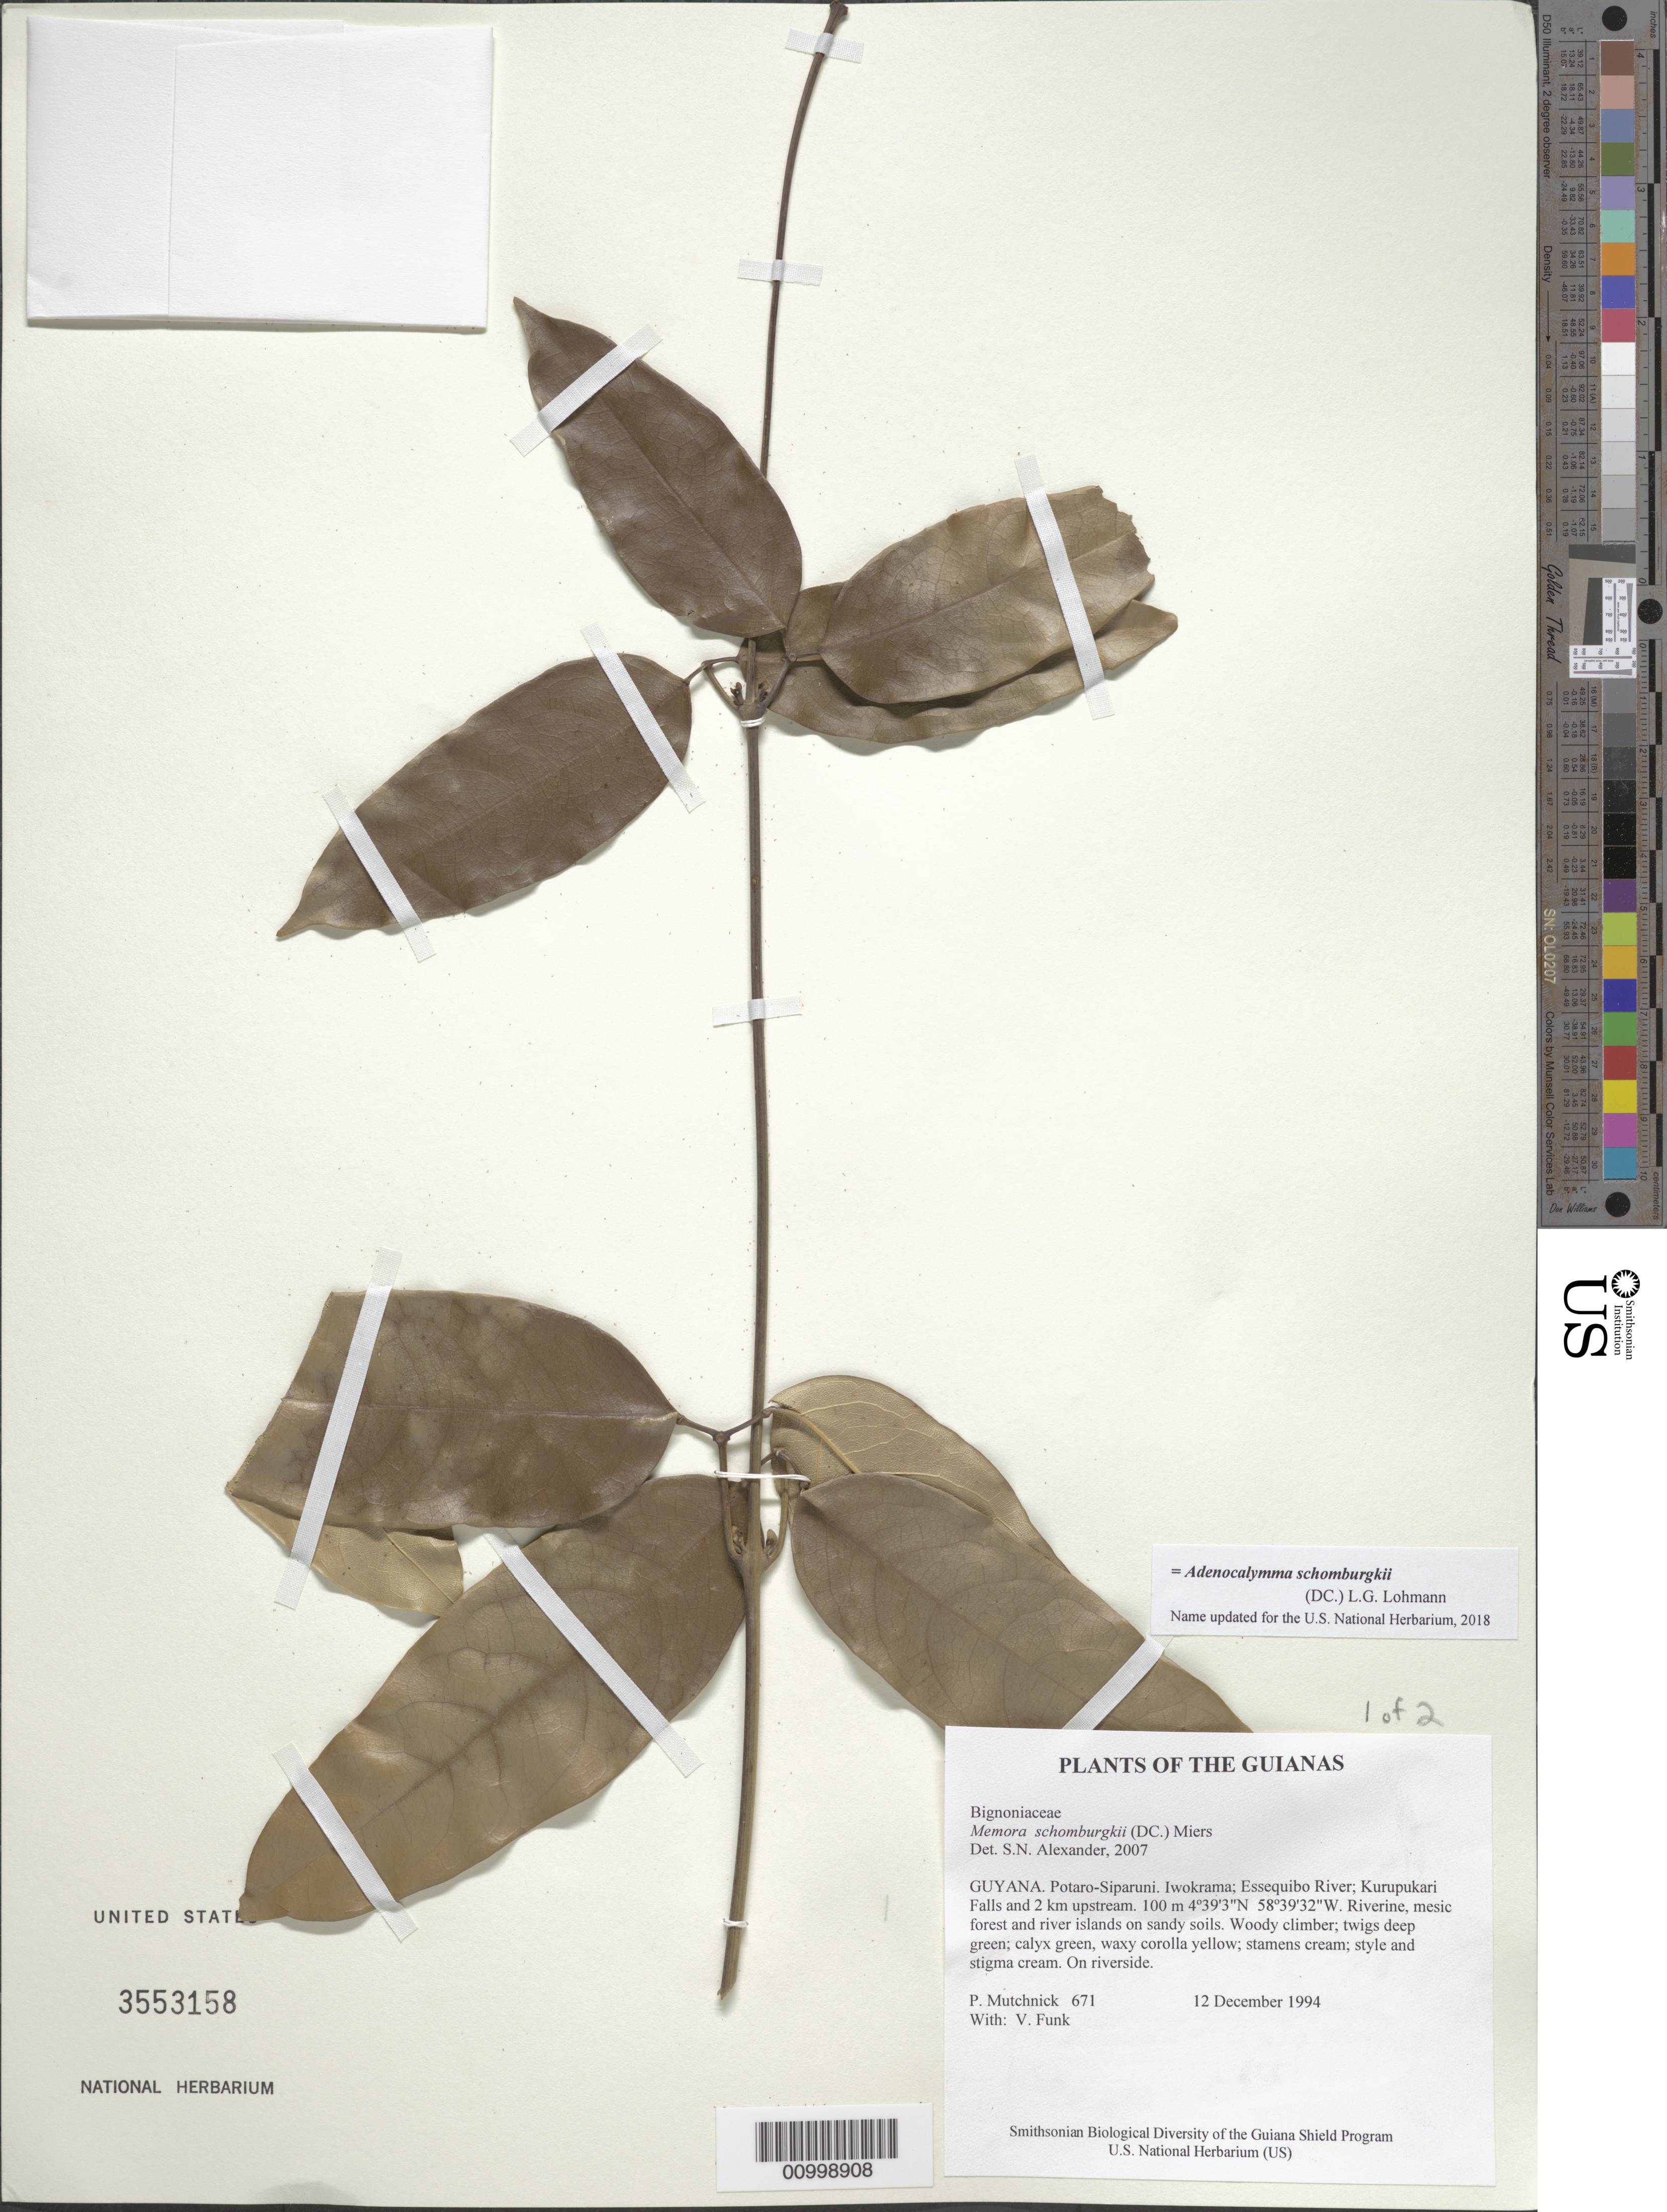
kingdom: Plantae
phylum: Tracheophyta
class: Magnoliopsida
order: Lamiales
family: Bignoniaceae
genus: Adenocalymma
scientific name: Adenocalymma schomburgkii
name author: (DC.) L.G. Lohmann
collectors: P. Mutchnick & V. Funk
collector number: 671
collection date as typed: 12 December 1994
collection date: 1994-12-12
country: Guyana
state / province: Potaro-Siparuni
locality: Iwokrama; Essequibo River; Kurupukari Falls and 2 km upstream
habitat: Riverine, mesic forest and river islands on sandy soils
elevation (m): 100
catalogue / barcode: US 3553158